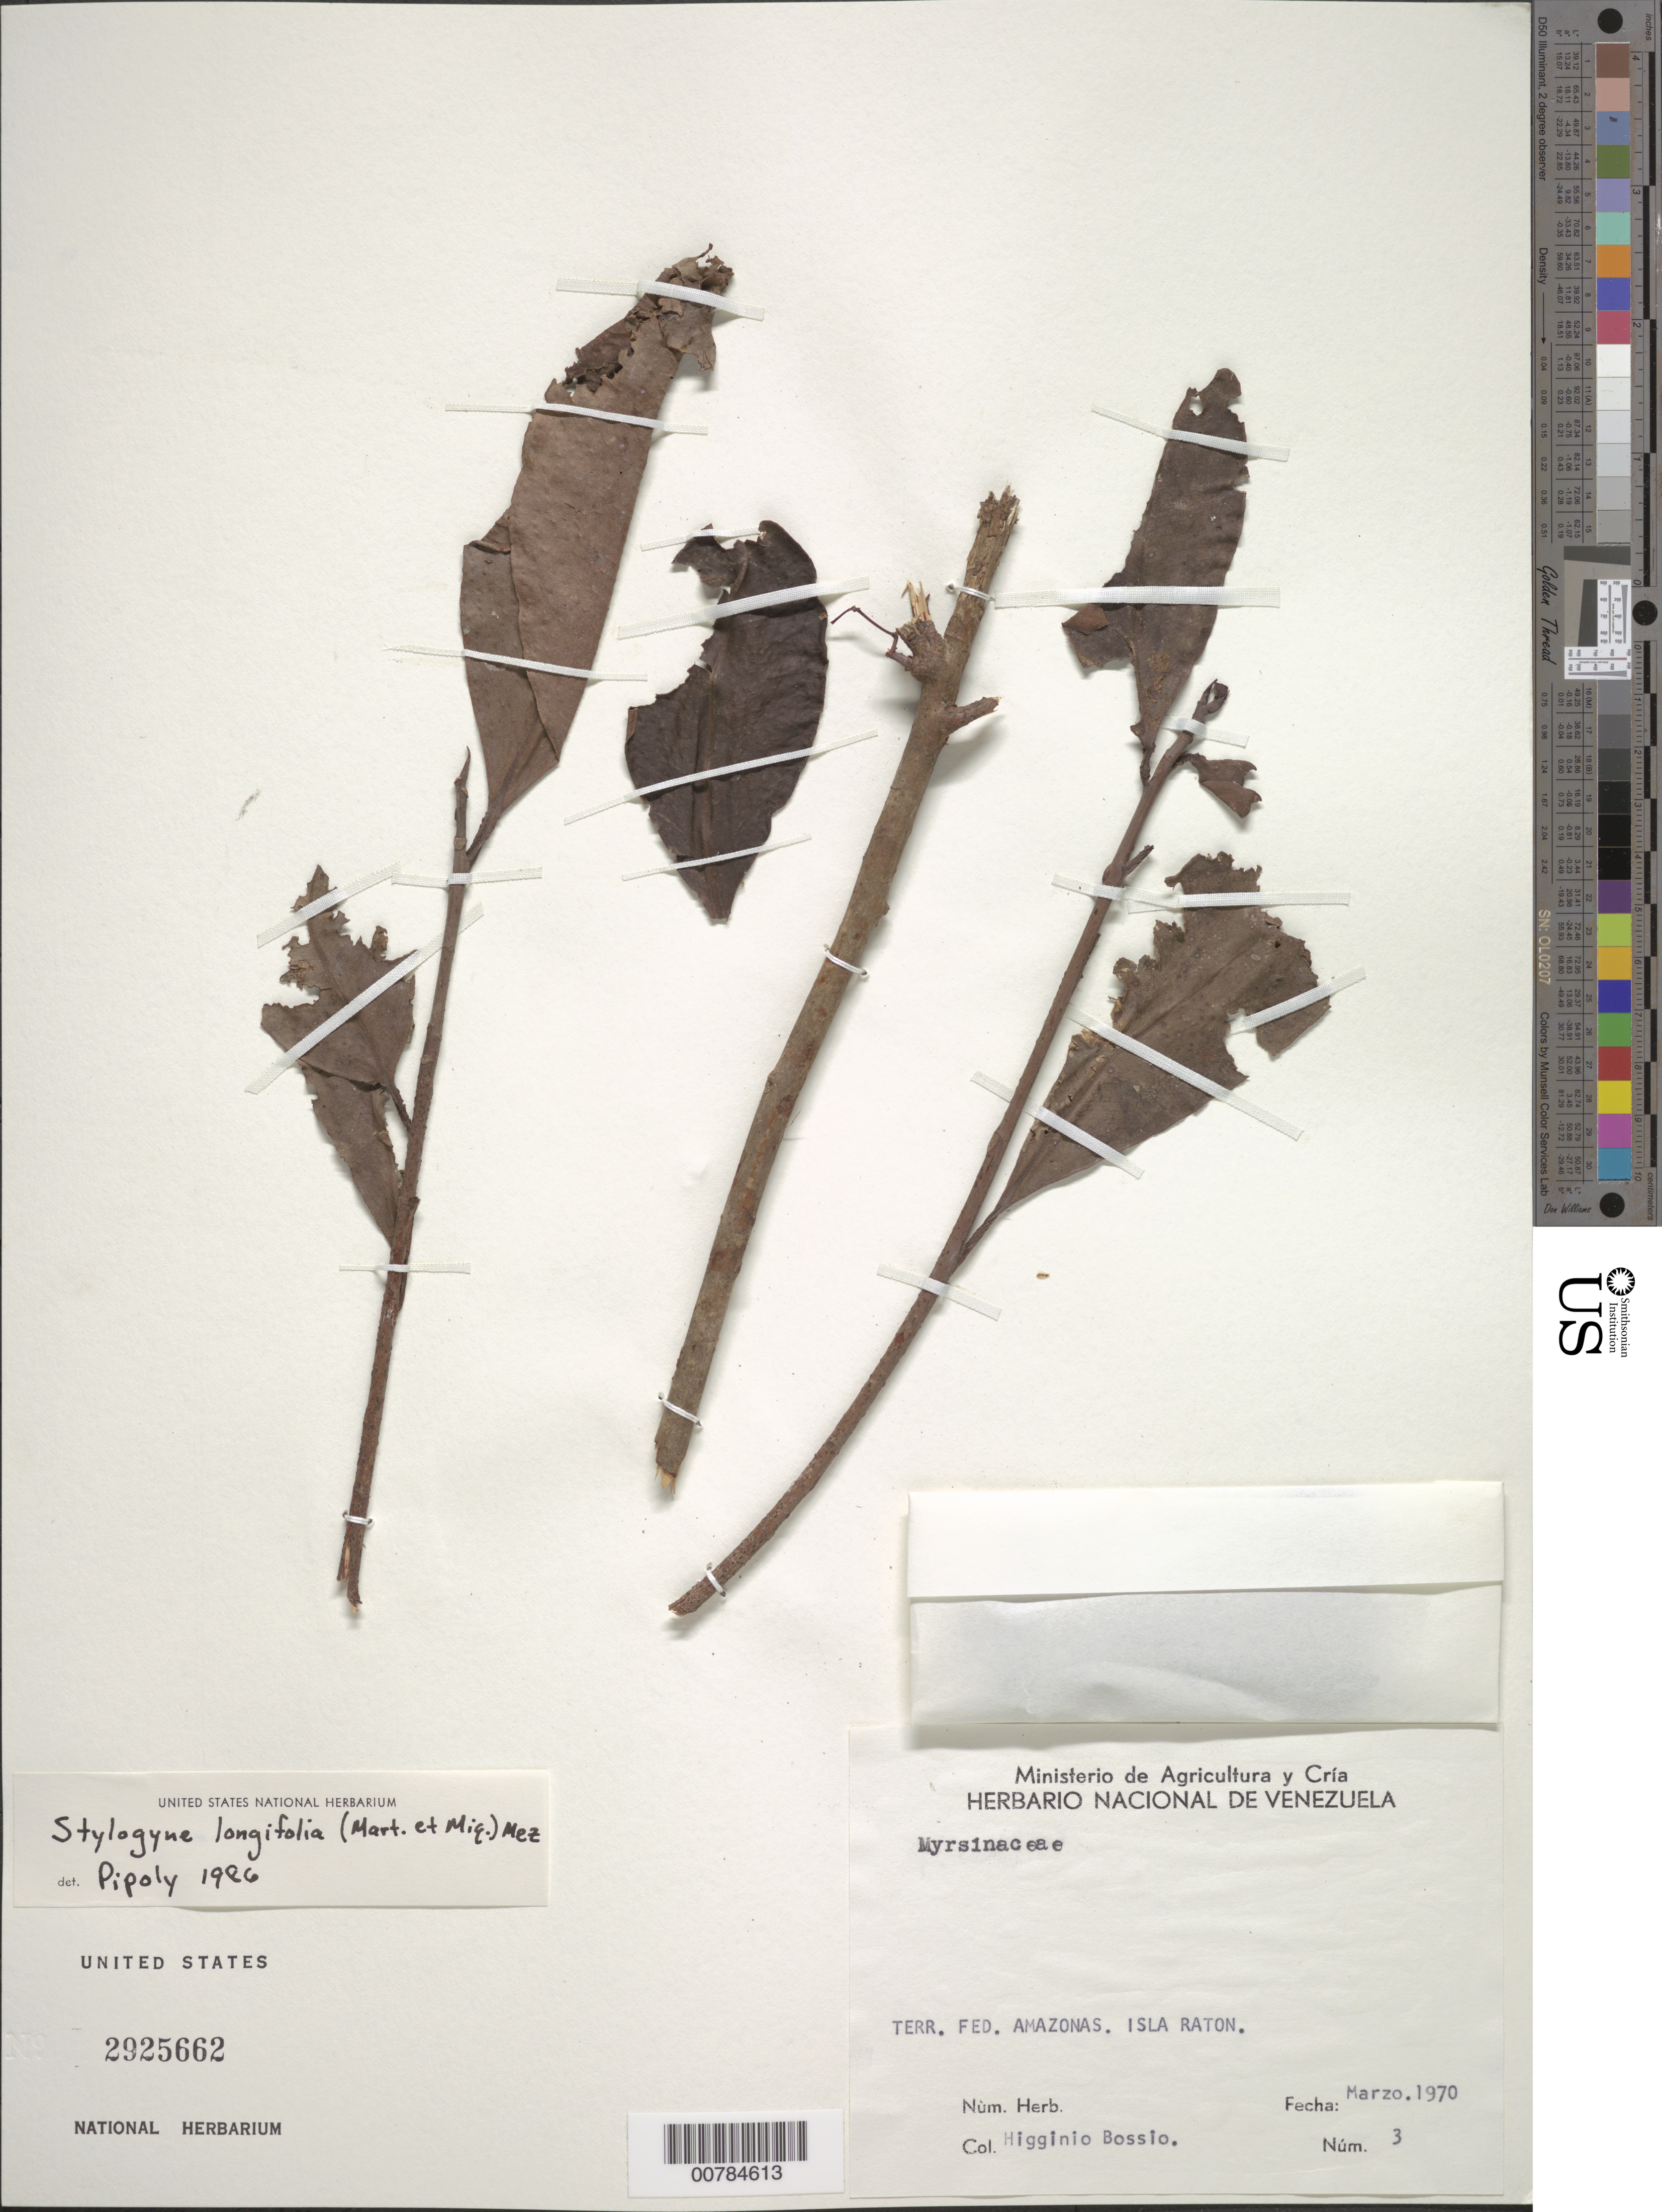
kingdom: Plantae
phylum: Tracheophyta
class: Magnoliopsida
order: Ericales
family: Primulaceae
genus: Stylogyne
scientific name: Stylogyne longifolia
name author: Mez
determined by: Pipoly, J. J., III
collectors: H. Bossio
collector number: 3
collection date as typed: Mar-70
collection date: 1970-03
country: Venezuela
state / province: Amazonas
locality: Isla Ratón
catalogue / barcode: US 2925662